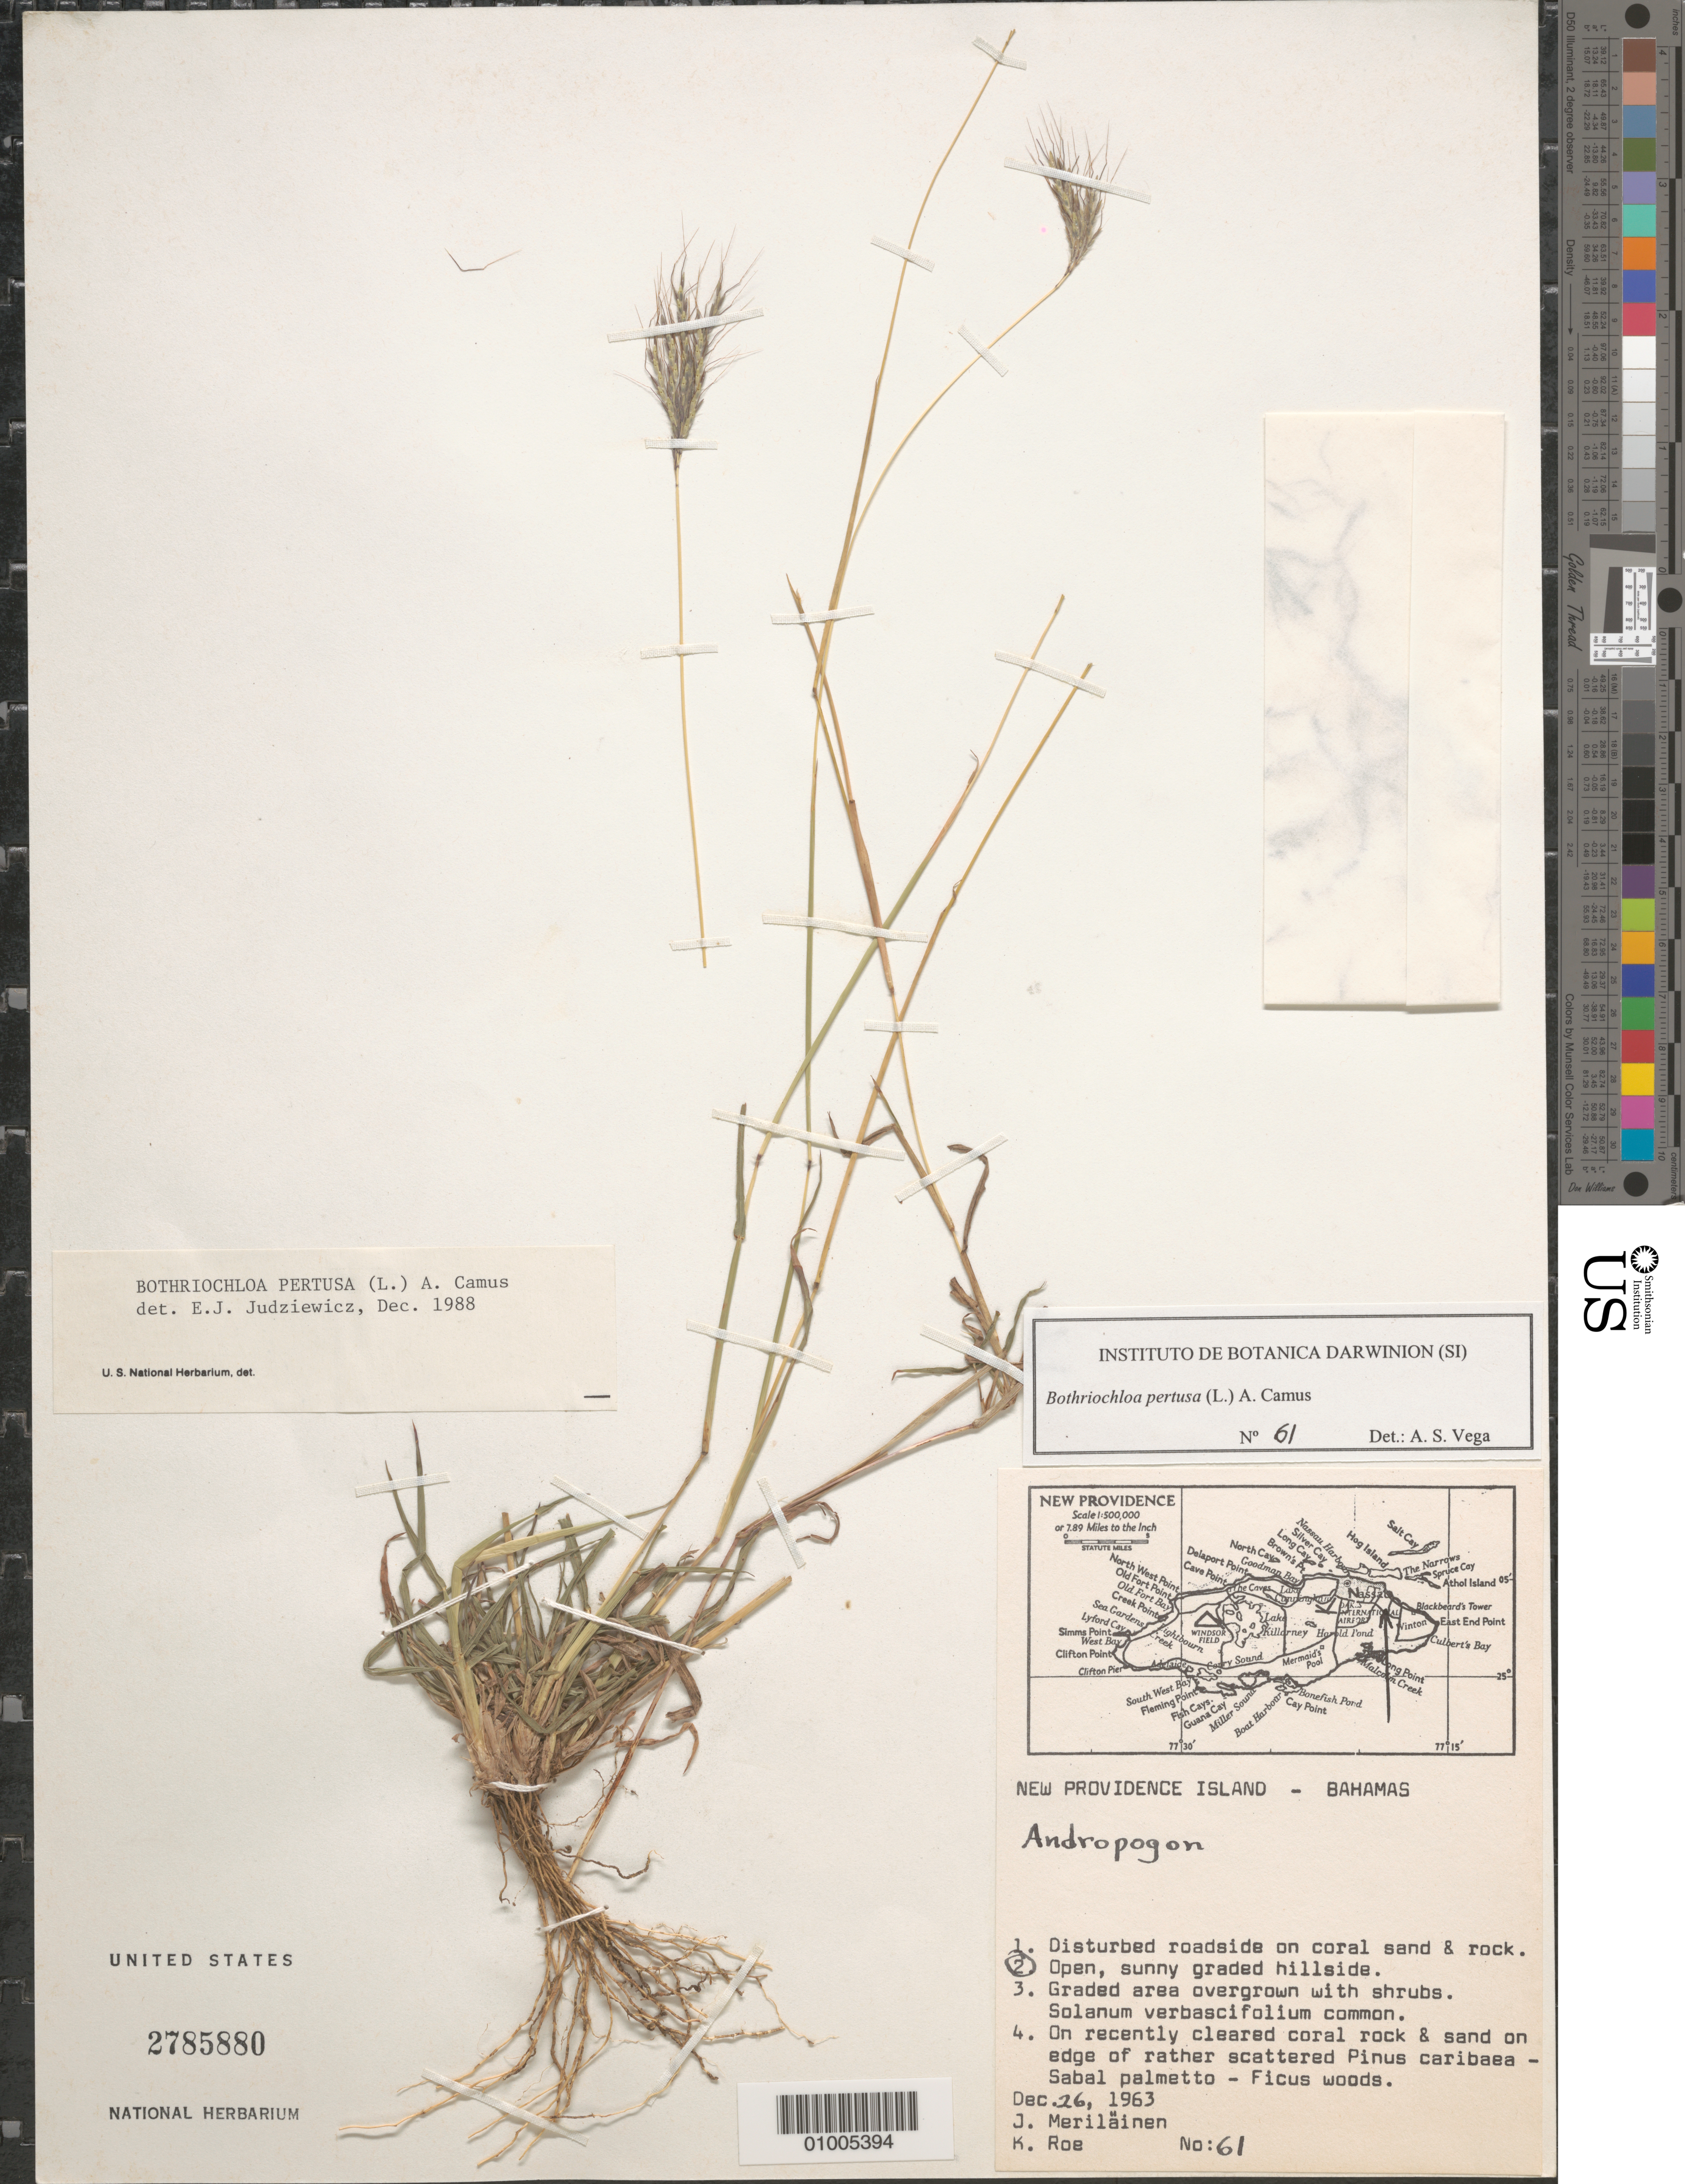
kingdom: Plantae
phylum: Tracheophyta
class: Liliopsida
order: Poales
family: Poaceae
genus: Bothriochloa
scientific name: Bothriochloa pertusa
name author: (L.) A. Camus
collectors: K. Roe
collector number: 61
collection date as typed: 26 Dec 1963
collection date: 1963-12-26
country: Bahamas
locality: Distributed roadside on coral sand and rock. Open, sunny graded hillside. Graded area overgrown with shrubs. Solanum verbascifolium common. New Providence Island.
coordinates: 0 N, 0 E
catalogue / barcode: US 2785880